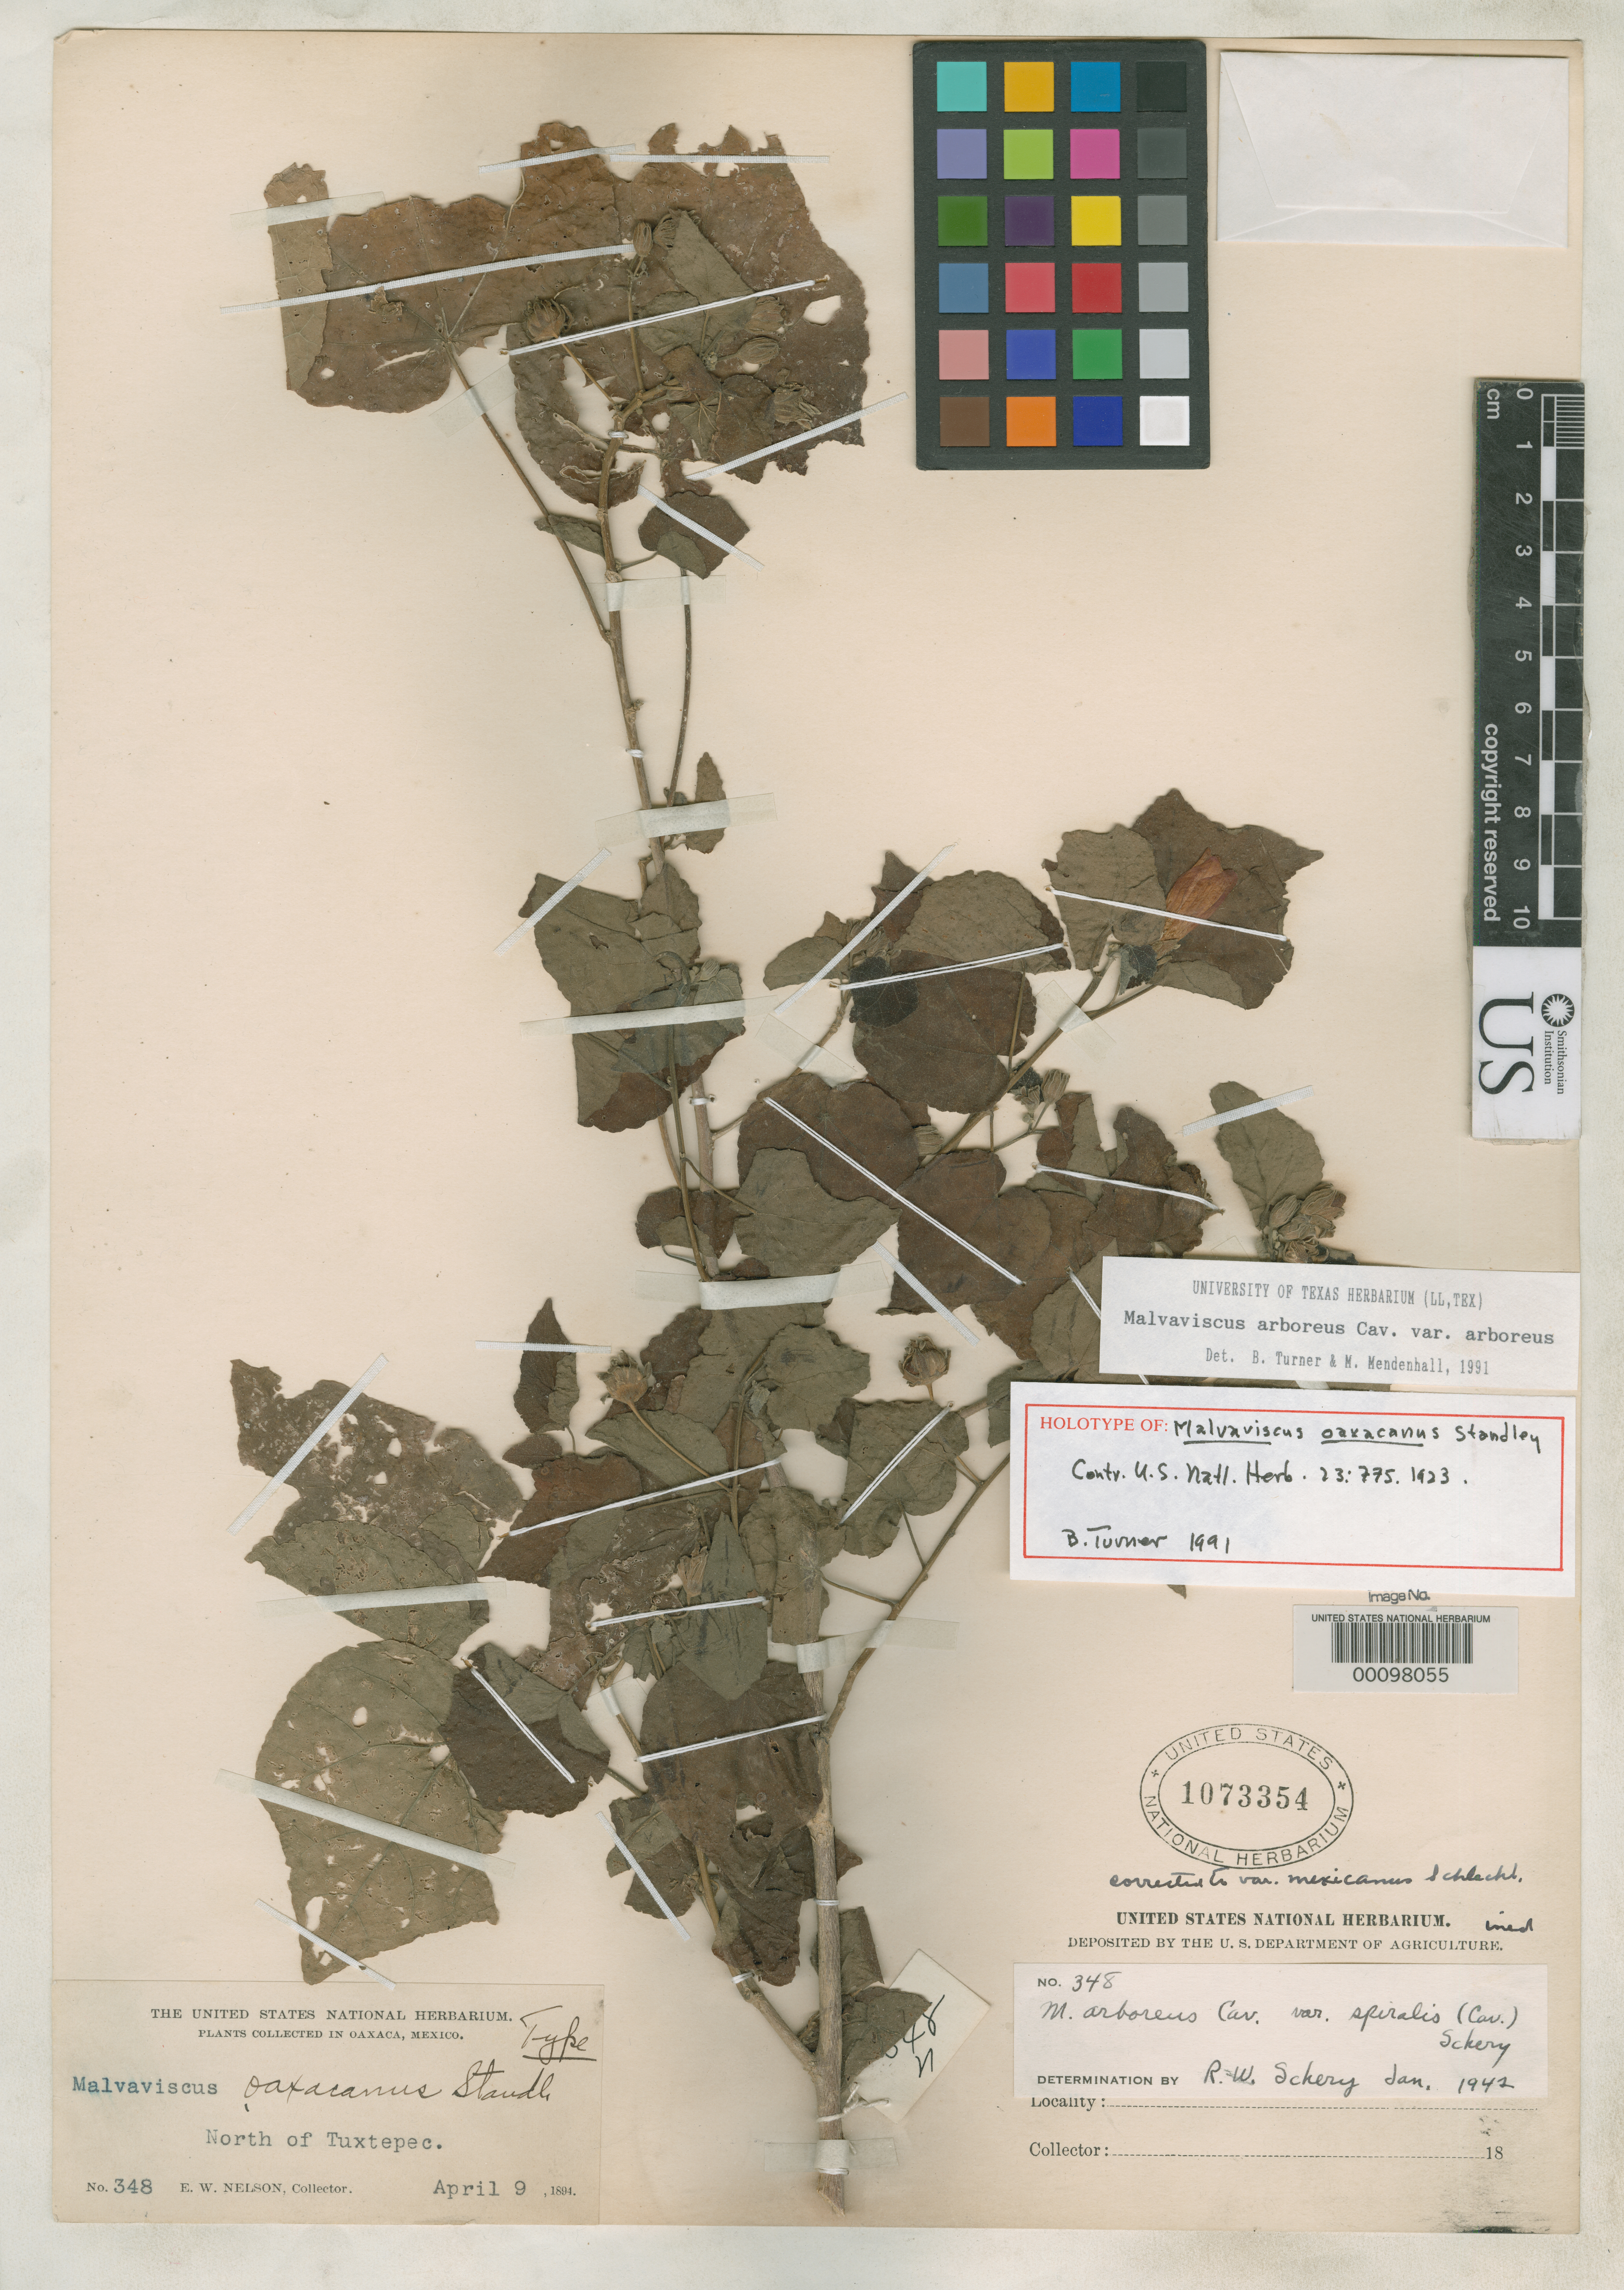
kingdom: Plantae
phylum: Tracheophyta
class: Magnoliopsida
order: Malvales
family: Malvaceae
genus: Malvaviscus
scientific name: Malvaviscus oaxacanus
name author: Standl.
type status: Holotype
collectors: E. W. Nelson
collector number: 348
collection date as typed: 09 Apr 1894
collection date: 1894-04-09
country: Mexico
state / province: Oaxaca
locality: N of Tuxtepec.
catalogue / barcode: US 1073354